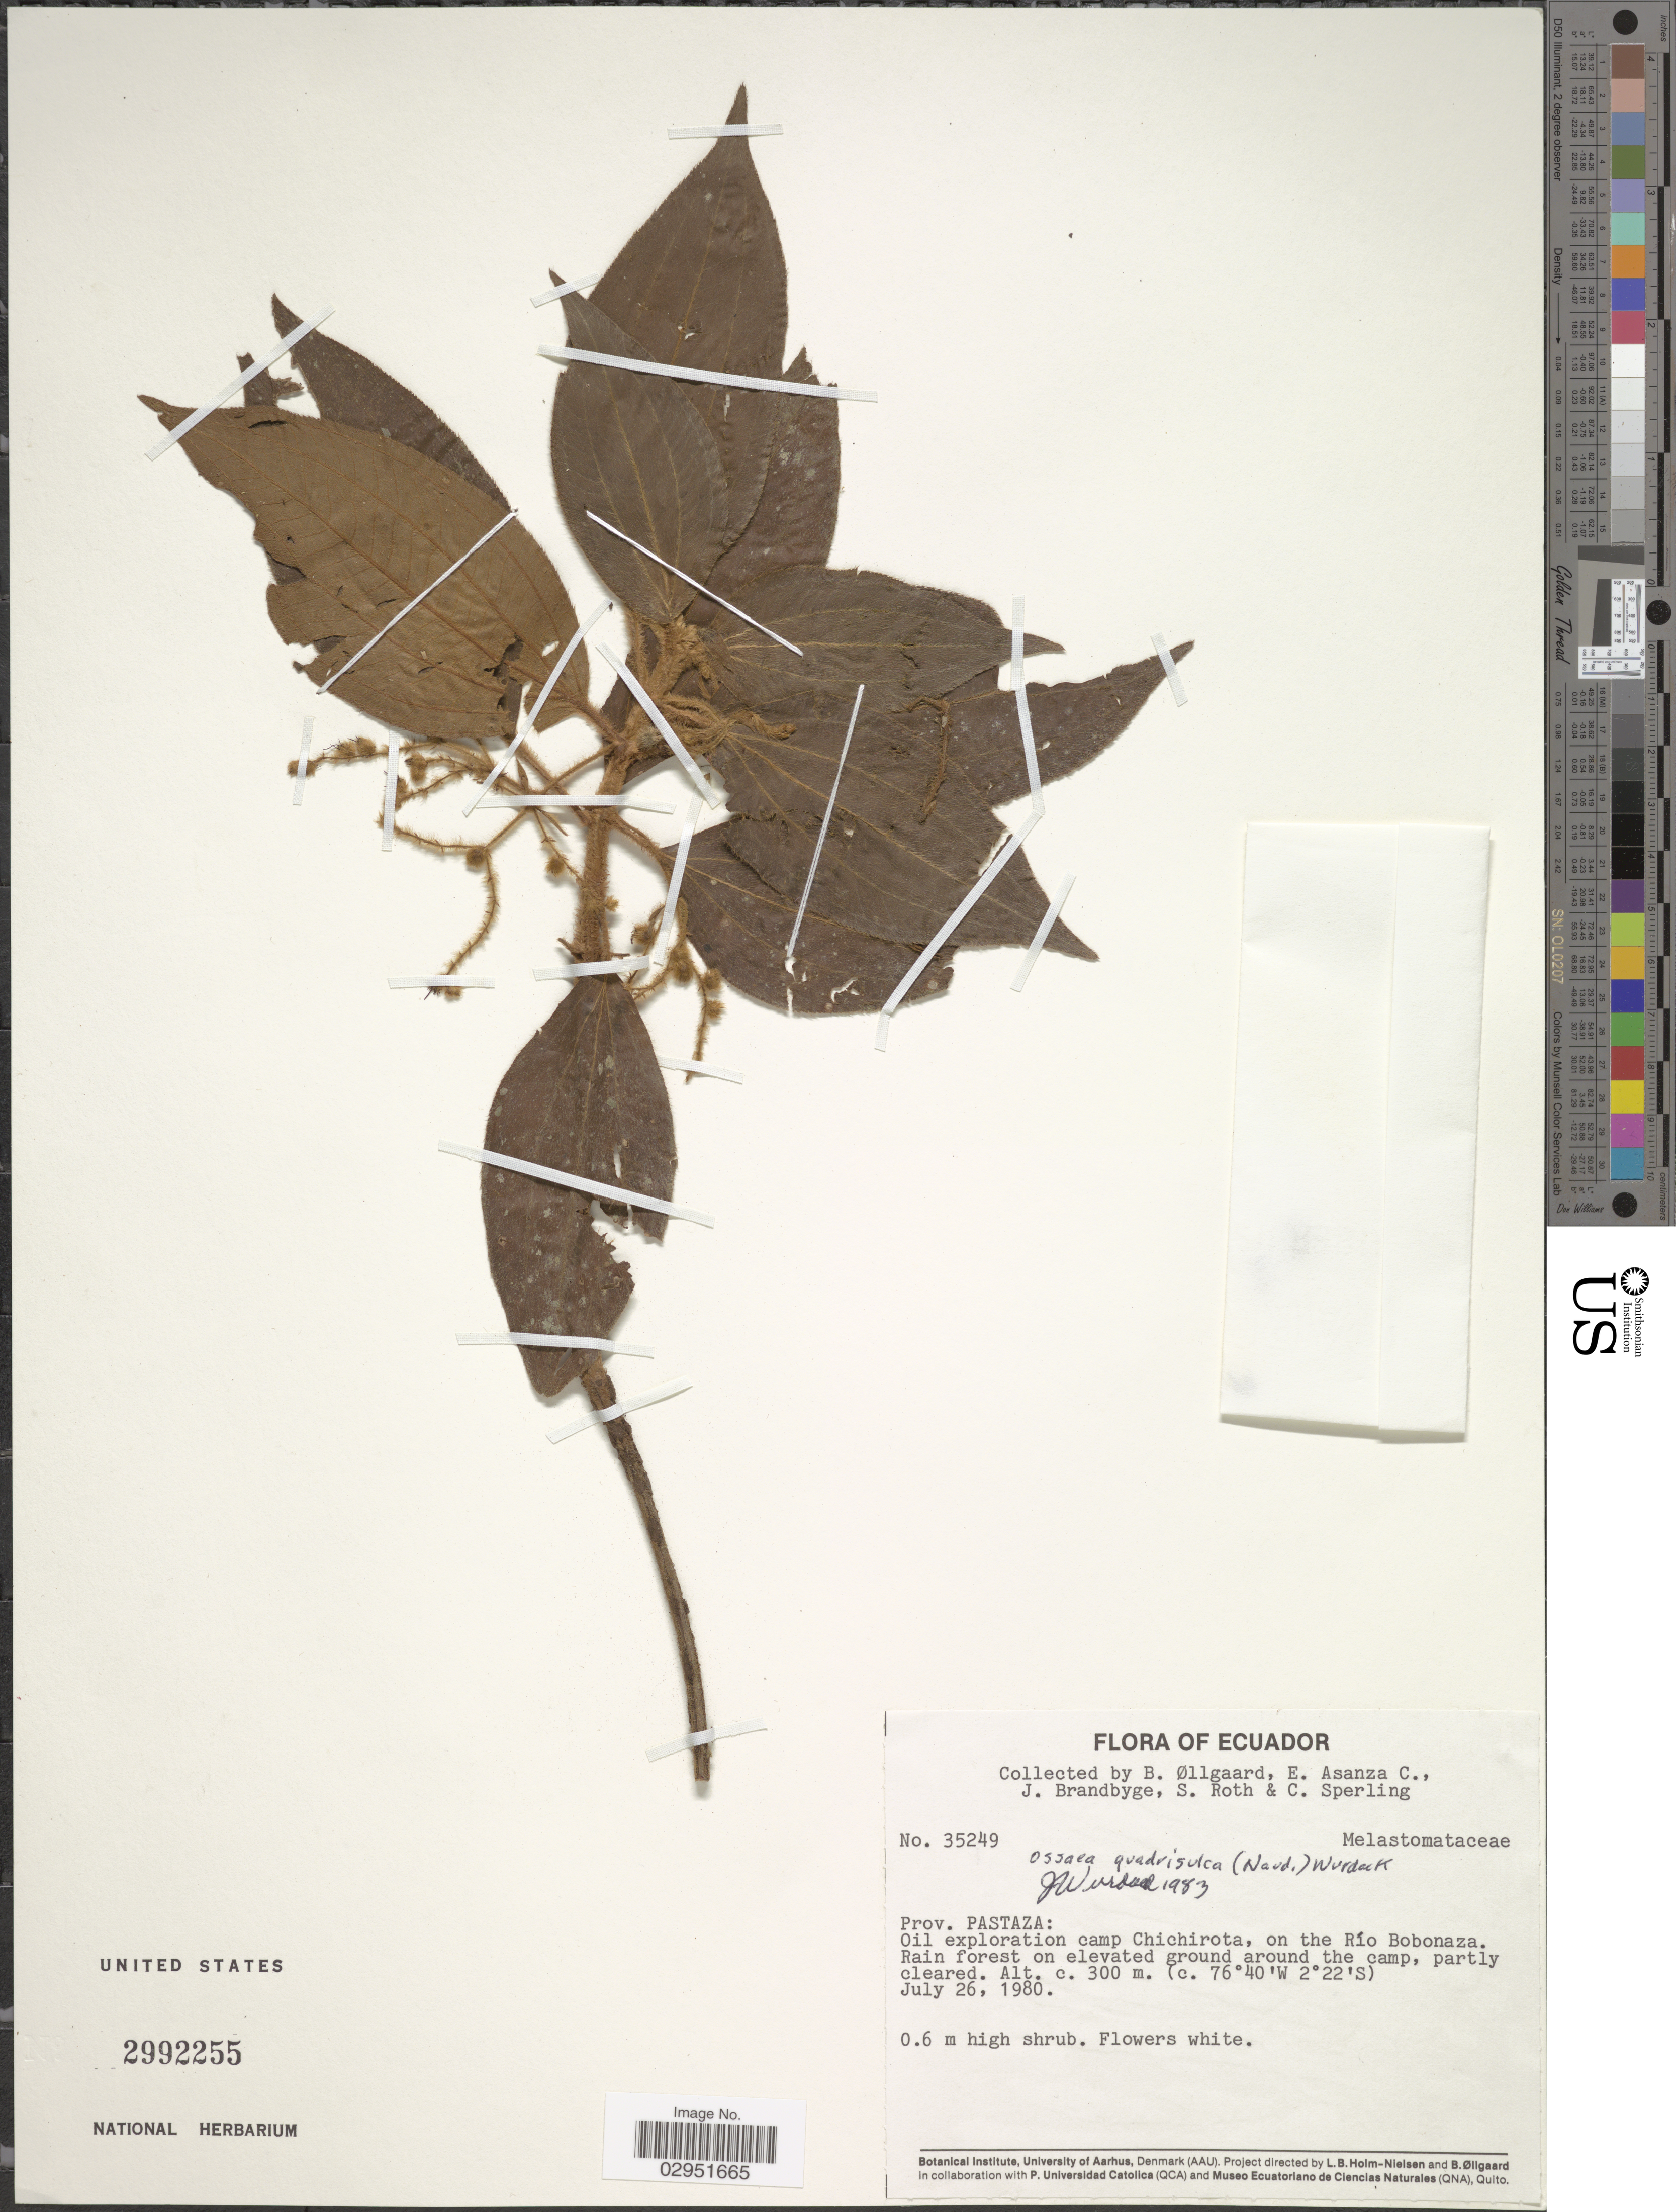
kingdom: Plantae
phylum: Tracheophyta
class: Magnoliopsida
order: Myrtales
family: Melastomataceae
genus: Ossaea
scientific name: Ossaea quadrisulca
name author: (Naudin) Wurdack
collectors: B. Øllgaard, E. Asanza C., J. Brandbyge, S. Roth & C. Sperling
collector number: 35249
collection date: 1980-07-26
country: Ecuador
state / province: Pastaza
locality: Prov. Pastaza: Oil exploration camp Chichirota, on the Río Bobonaza.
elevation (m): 300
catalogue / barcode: US 2992255